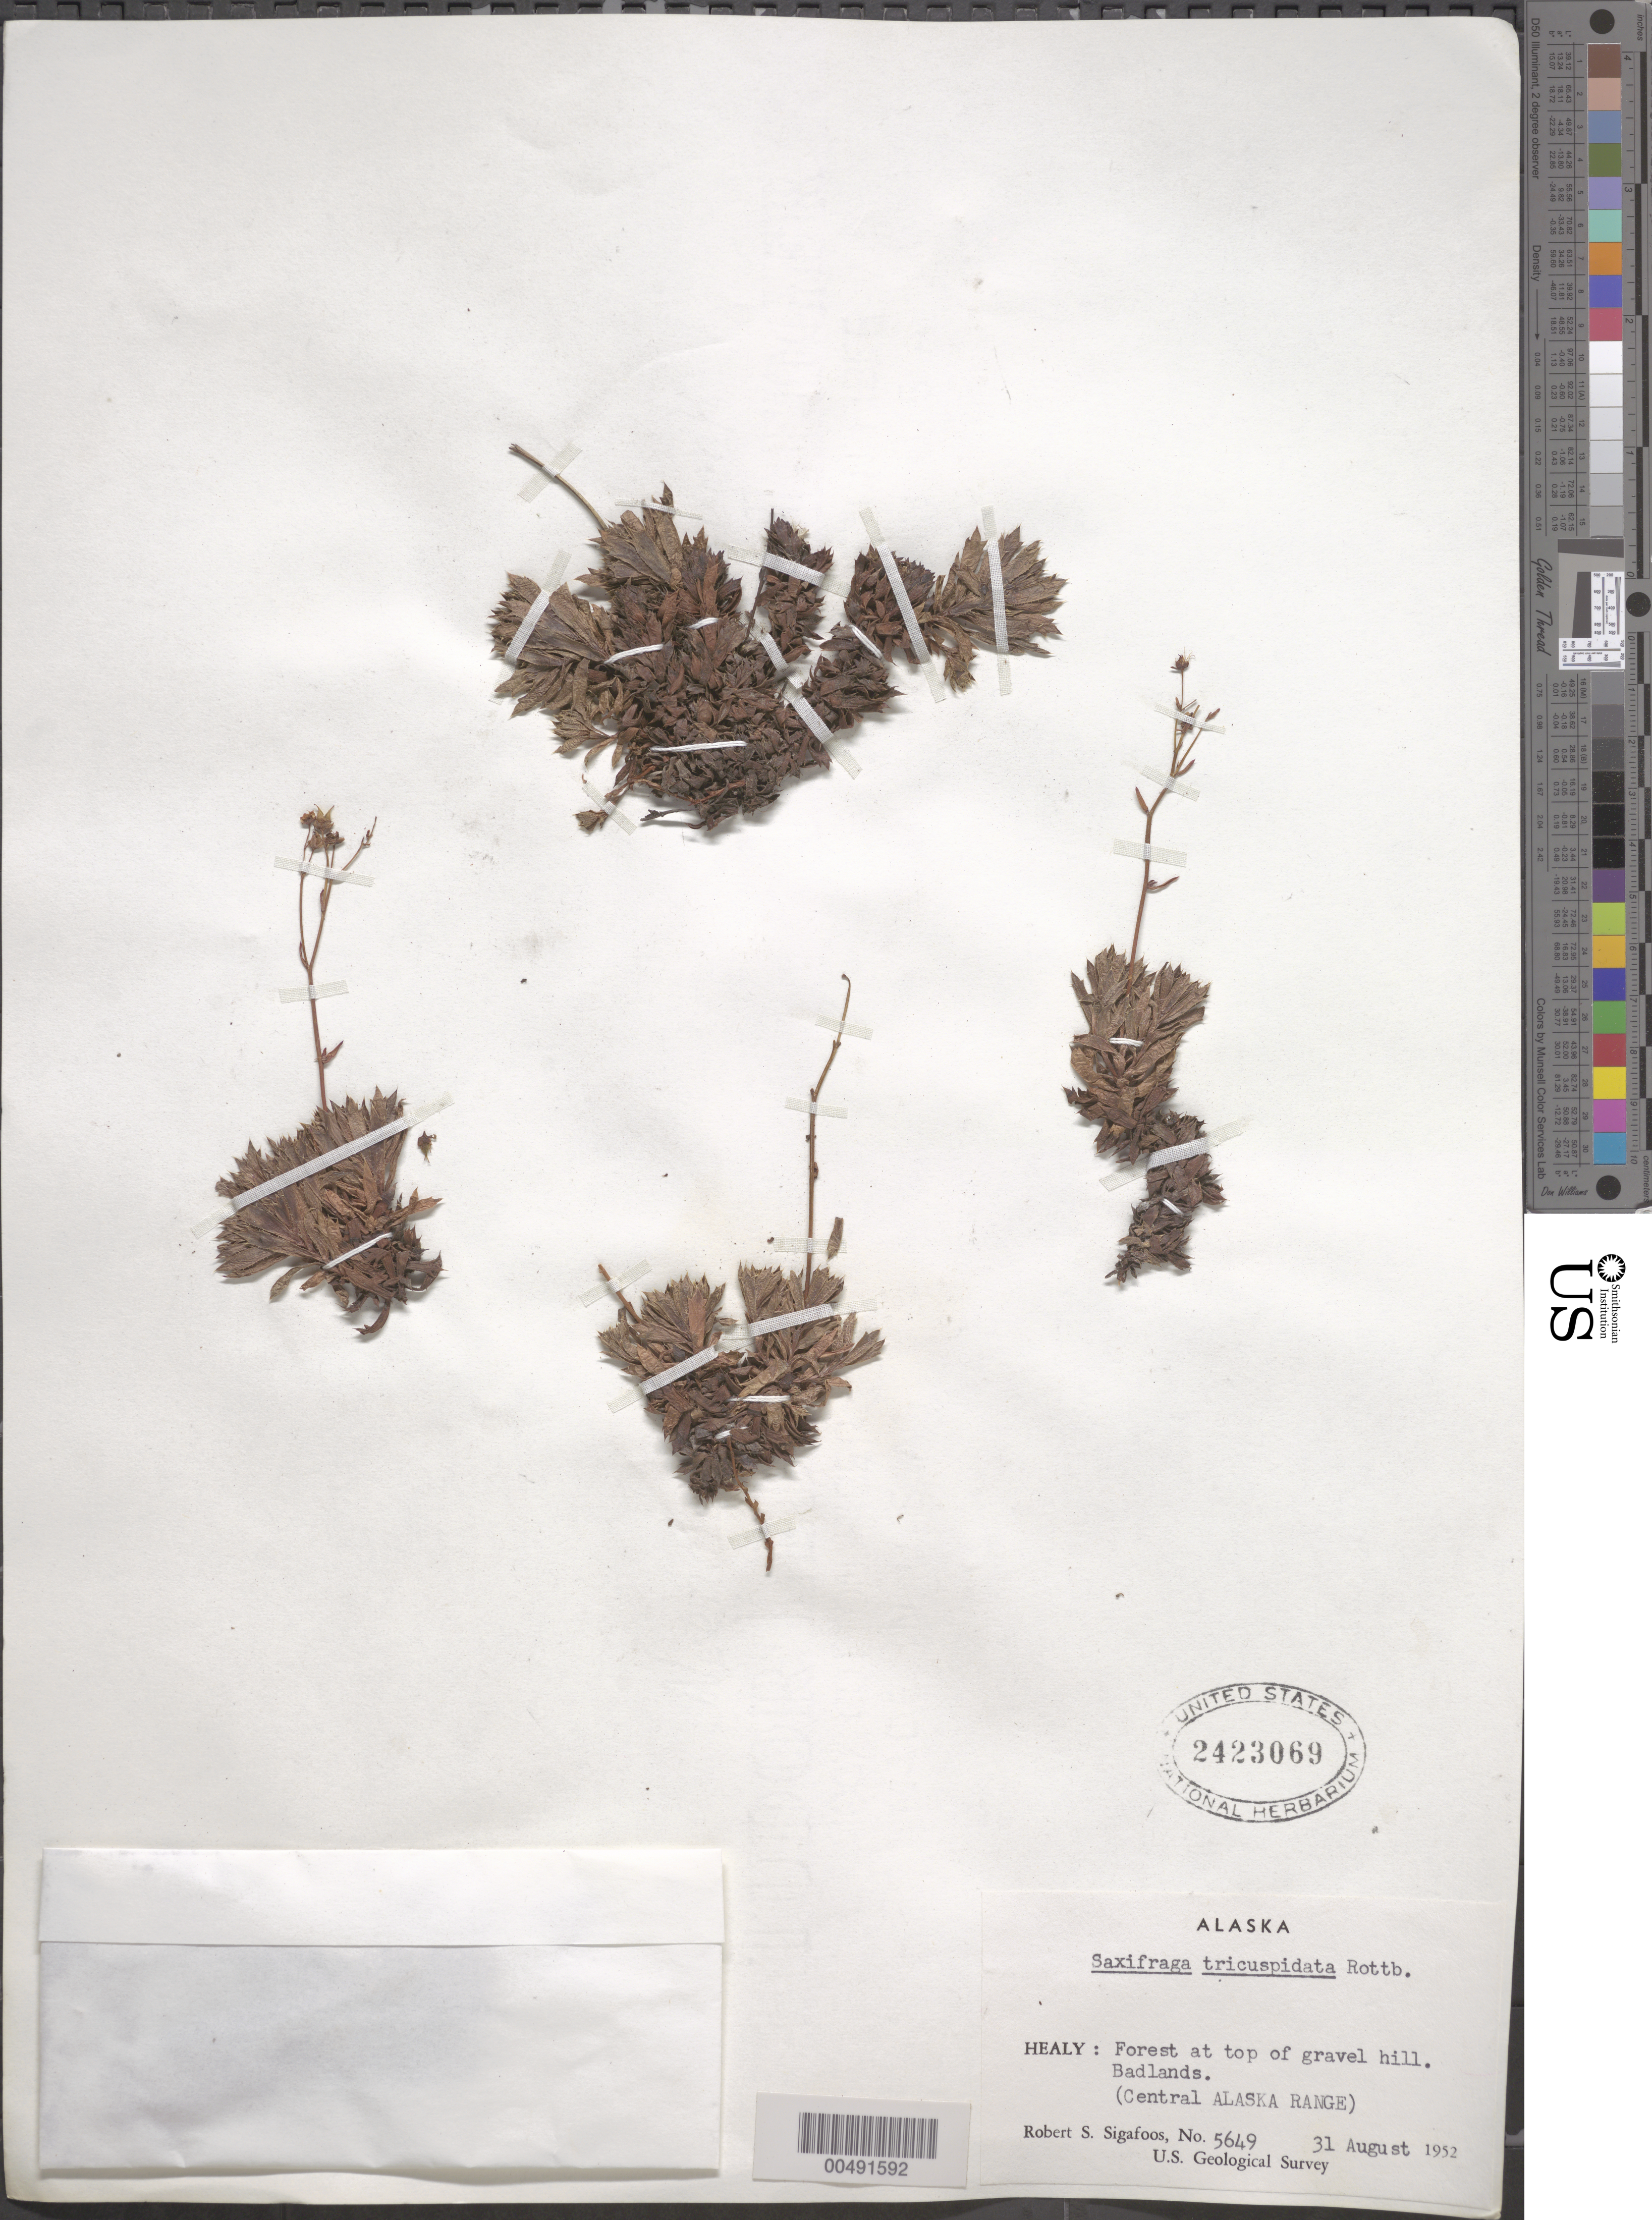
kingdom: Plantae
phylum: Tracheophyta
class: Magnoliopsida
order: Saxifragales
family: Saxifragaceae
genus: Saxifraga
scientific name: Saxifraga tricuspidata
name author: Rottb.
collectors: R. Sigafoos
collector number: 5649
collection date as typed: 31 Aug 1952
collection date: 1952-08-31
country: United States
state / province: Alaska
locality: Central Alaska Range, Healy, Badlands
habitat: forest at top of gravel hill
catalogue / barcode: US 2423069